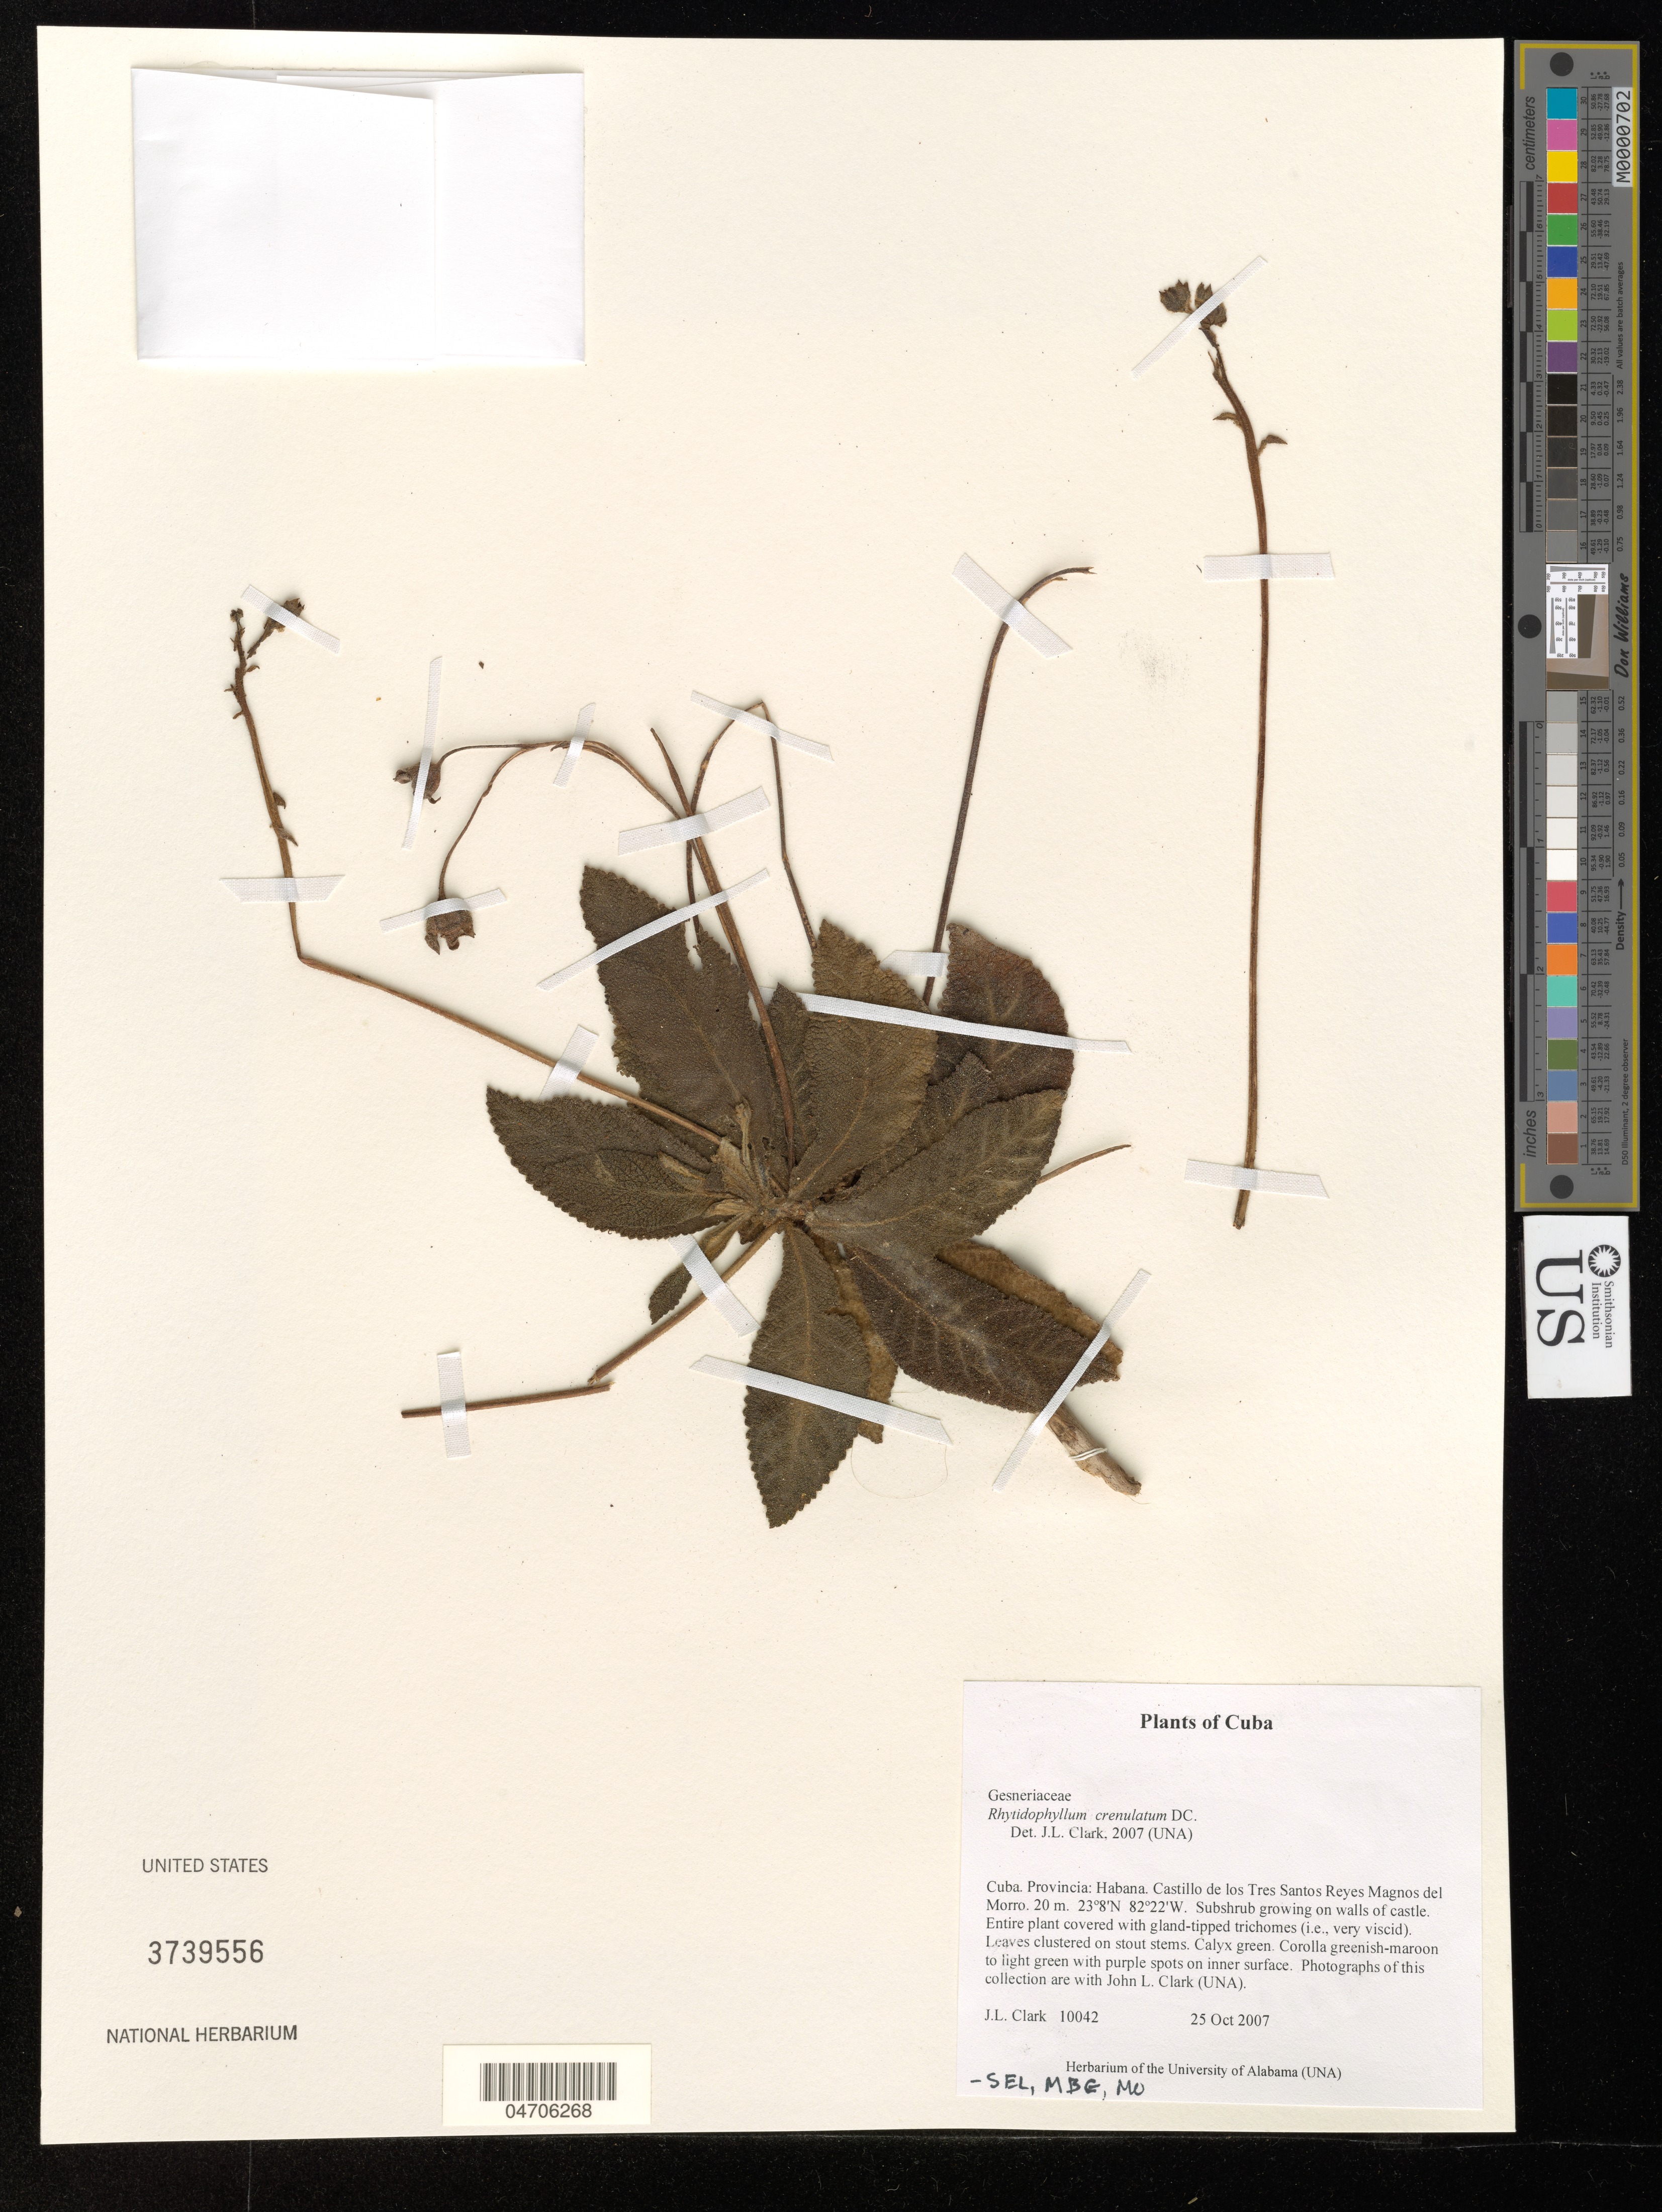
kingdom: Plantae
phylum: Tracheophyta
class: Magnoliopsida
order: Lamiales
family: Gesneriaceae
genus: Rhytidophyllum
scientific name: Rhytidophyllum crenulatum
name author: DC.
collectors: J. L. Clark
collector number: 10042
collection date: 2007-10-25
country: Cuba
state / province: La Habana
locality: Castillo de los Tres Santos Reyes Magnos del Morro.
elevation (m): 20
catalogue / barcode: US 3739556